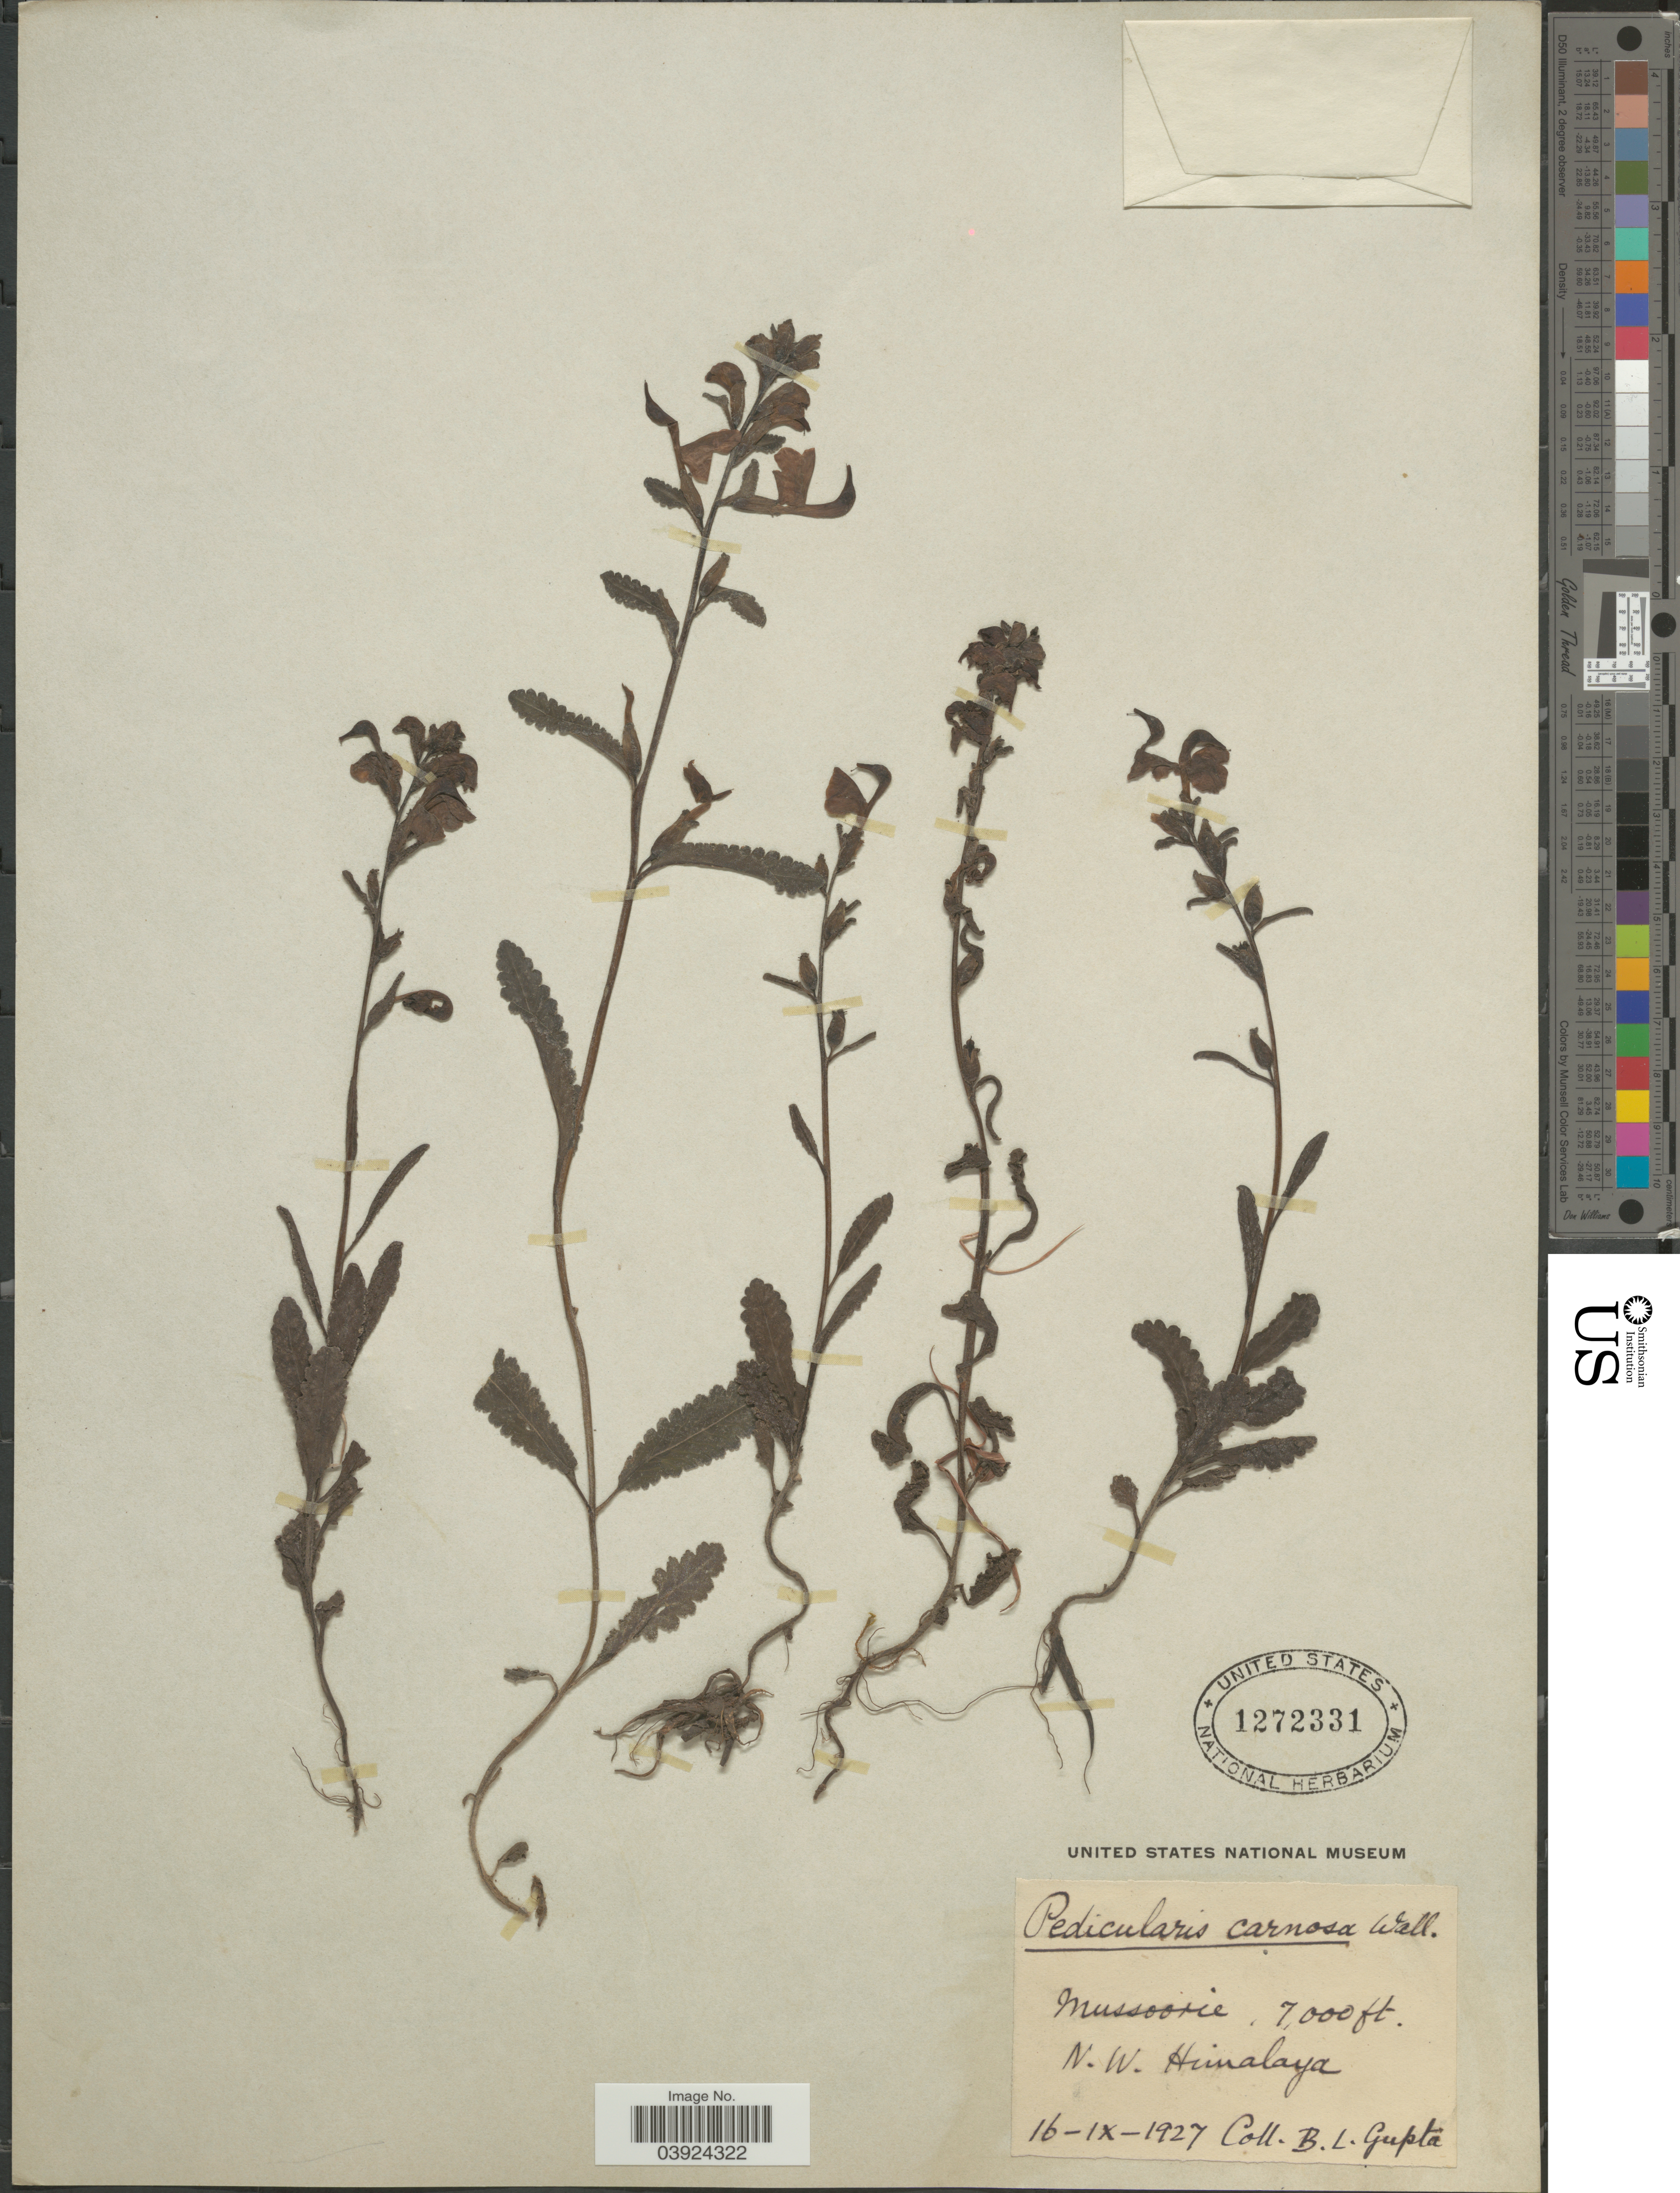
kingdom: Plantae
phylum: Tracheophyta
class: Magnoliopsida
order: Lamiales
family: Orobanchaceae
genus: Pedicularis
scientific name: Pedicularis carnosa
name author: Wall.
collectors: B. L. Gupta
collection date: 1927-09-16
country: India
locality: Mussoorie. N.W. Himalaya.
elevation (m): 2134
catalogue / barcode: US 1272331